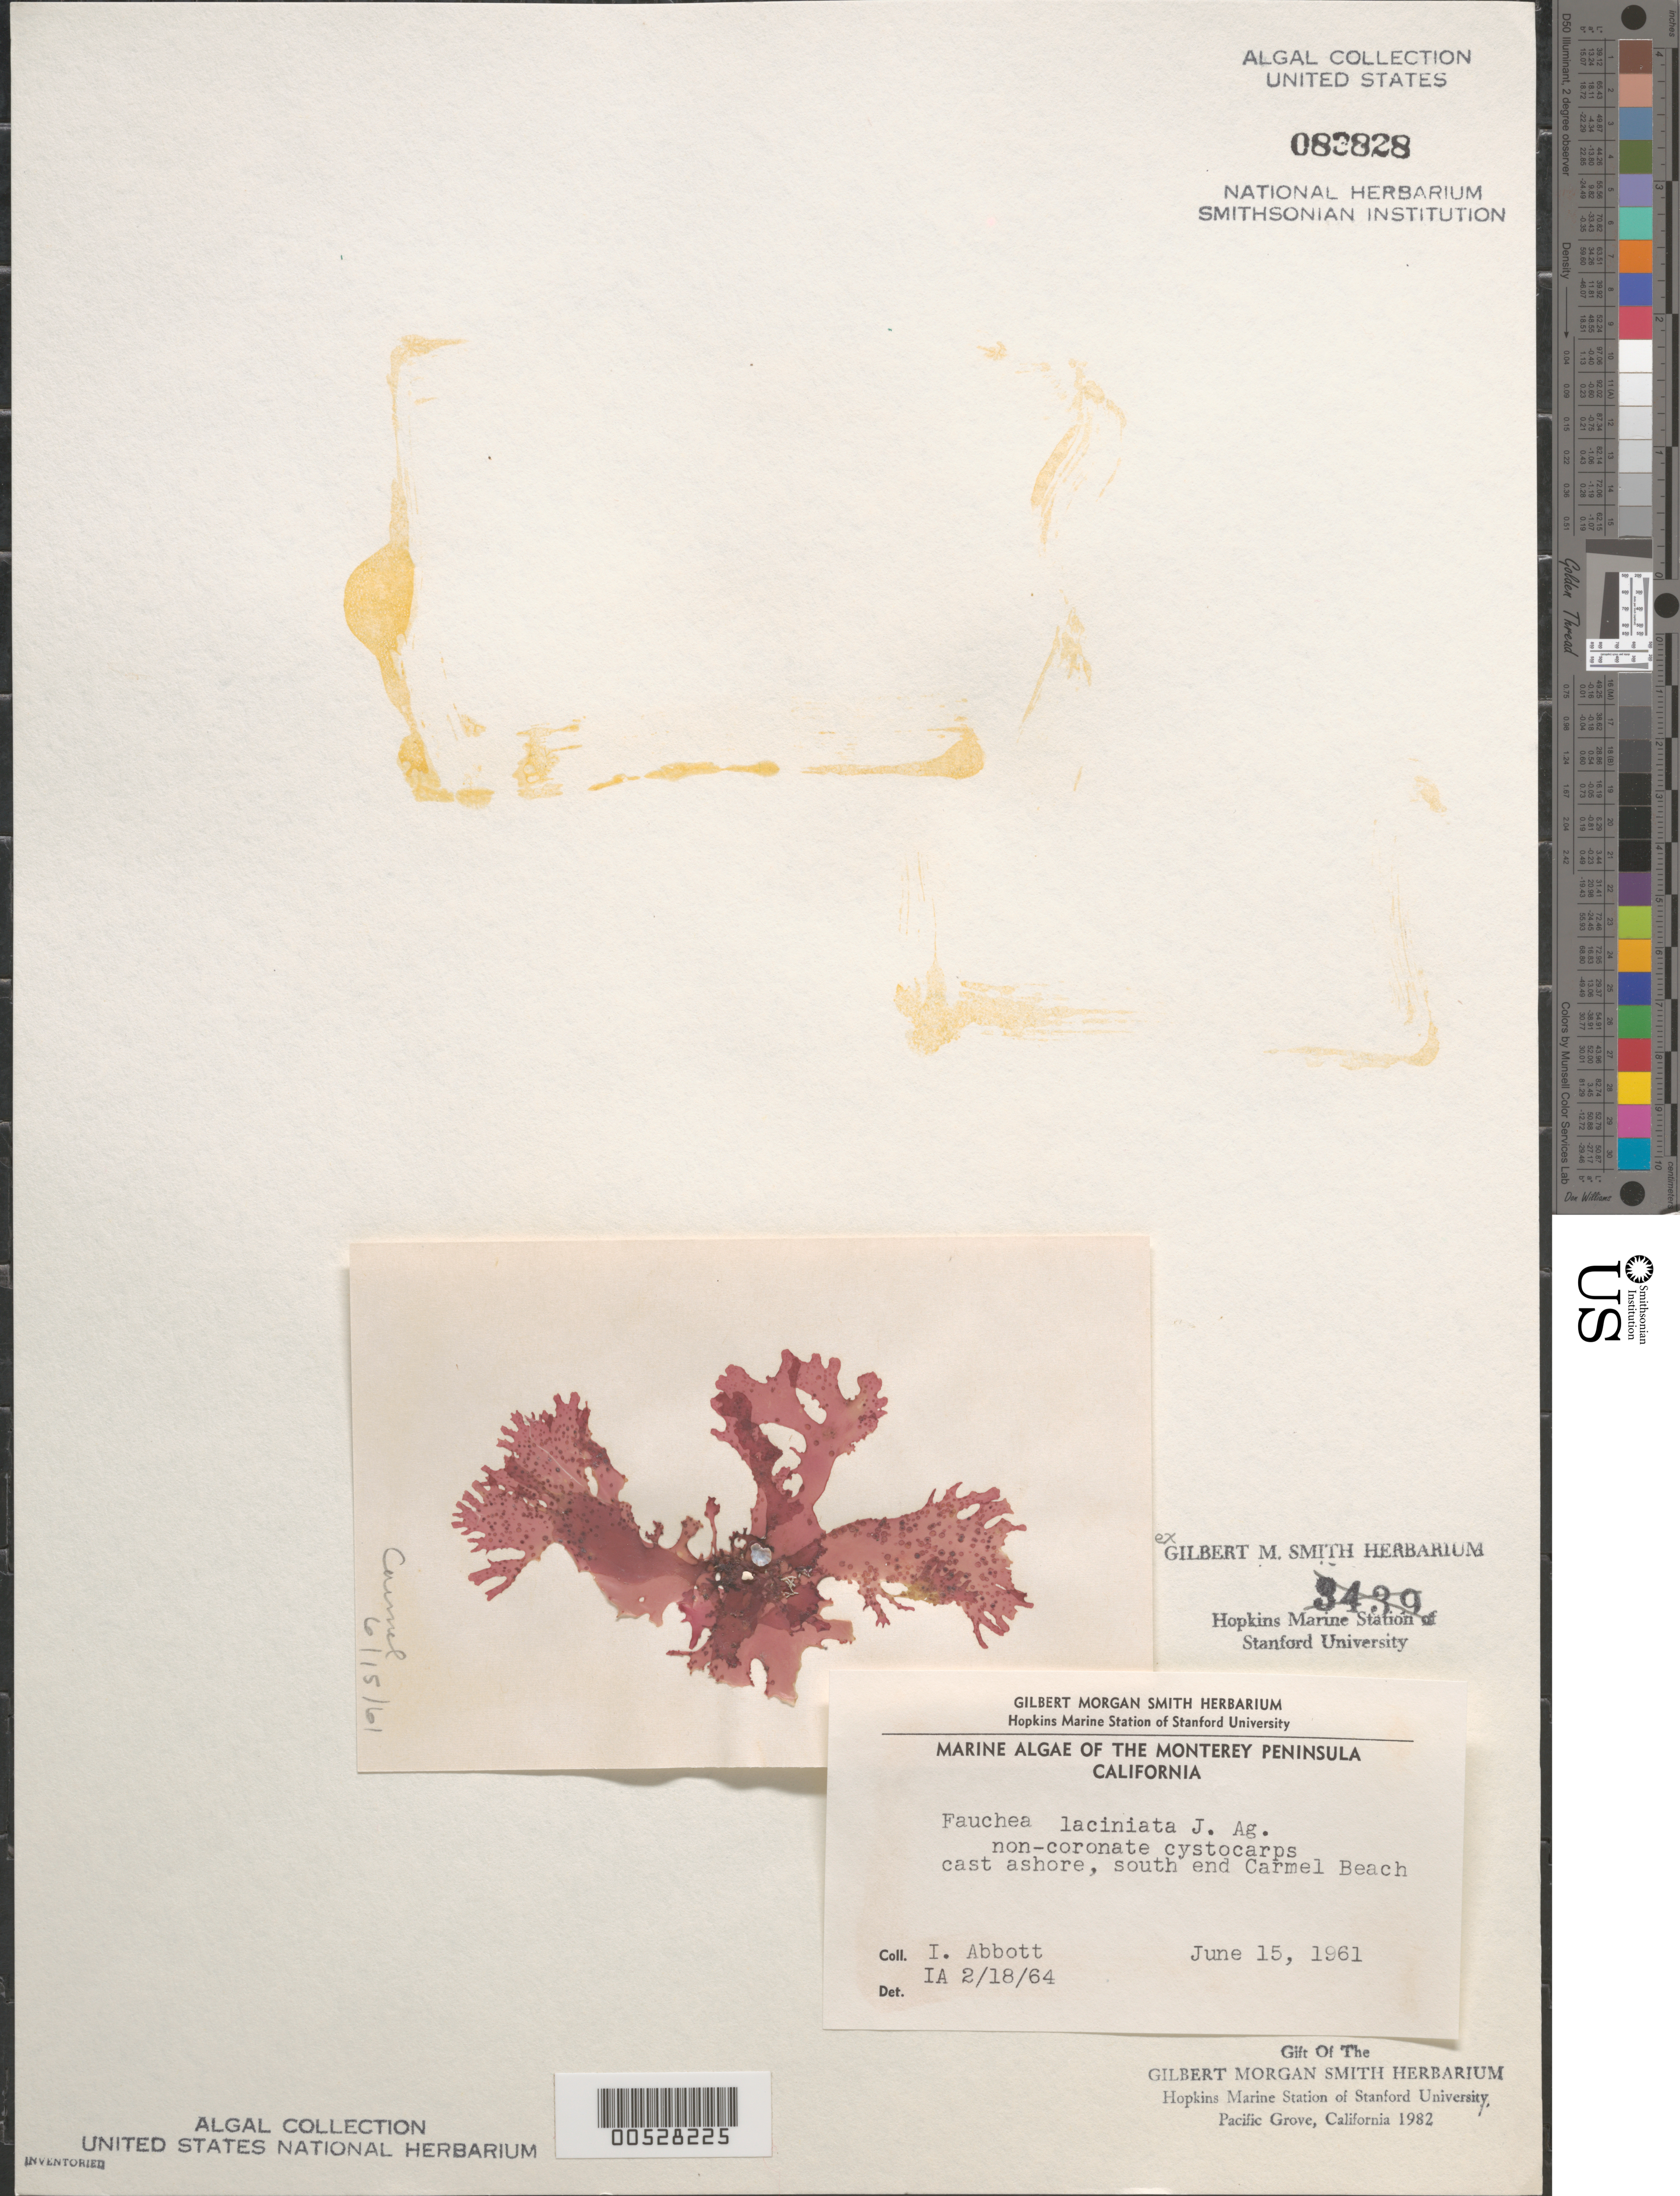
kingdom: Plantae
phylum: Rhodophyta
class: Florideophyceae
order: Rhodymeniales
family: Faucheaceae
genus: Gloiocladia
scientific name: Gloiocladia laciniata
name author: (J. Agardh) Rodríguez-Prieto & N. Sánchez in Rodríguez-Prieto et al.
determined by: Algae name updating Project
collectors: I. A. Abbott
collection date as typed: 15 Jun 1961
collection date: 1961-06-15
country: United States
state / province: California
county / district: Monterey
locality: Carmel Beach, south end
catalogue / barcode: US 83828